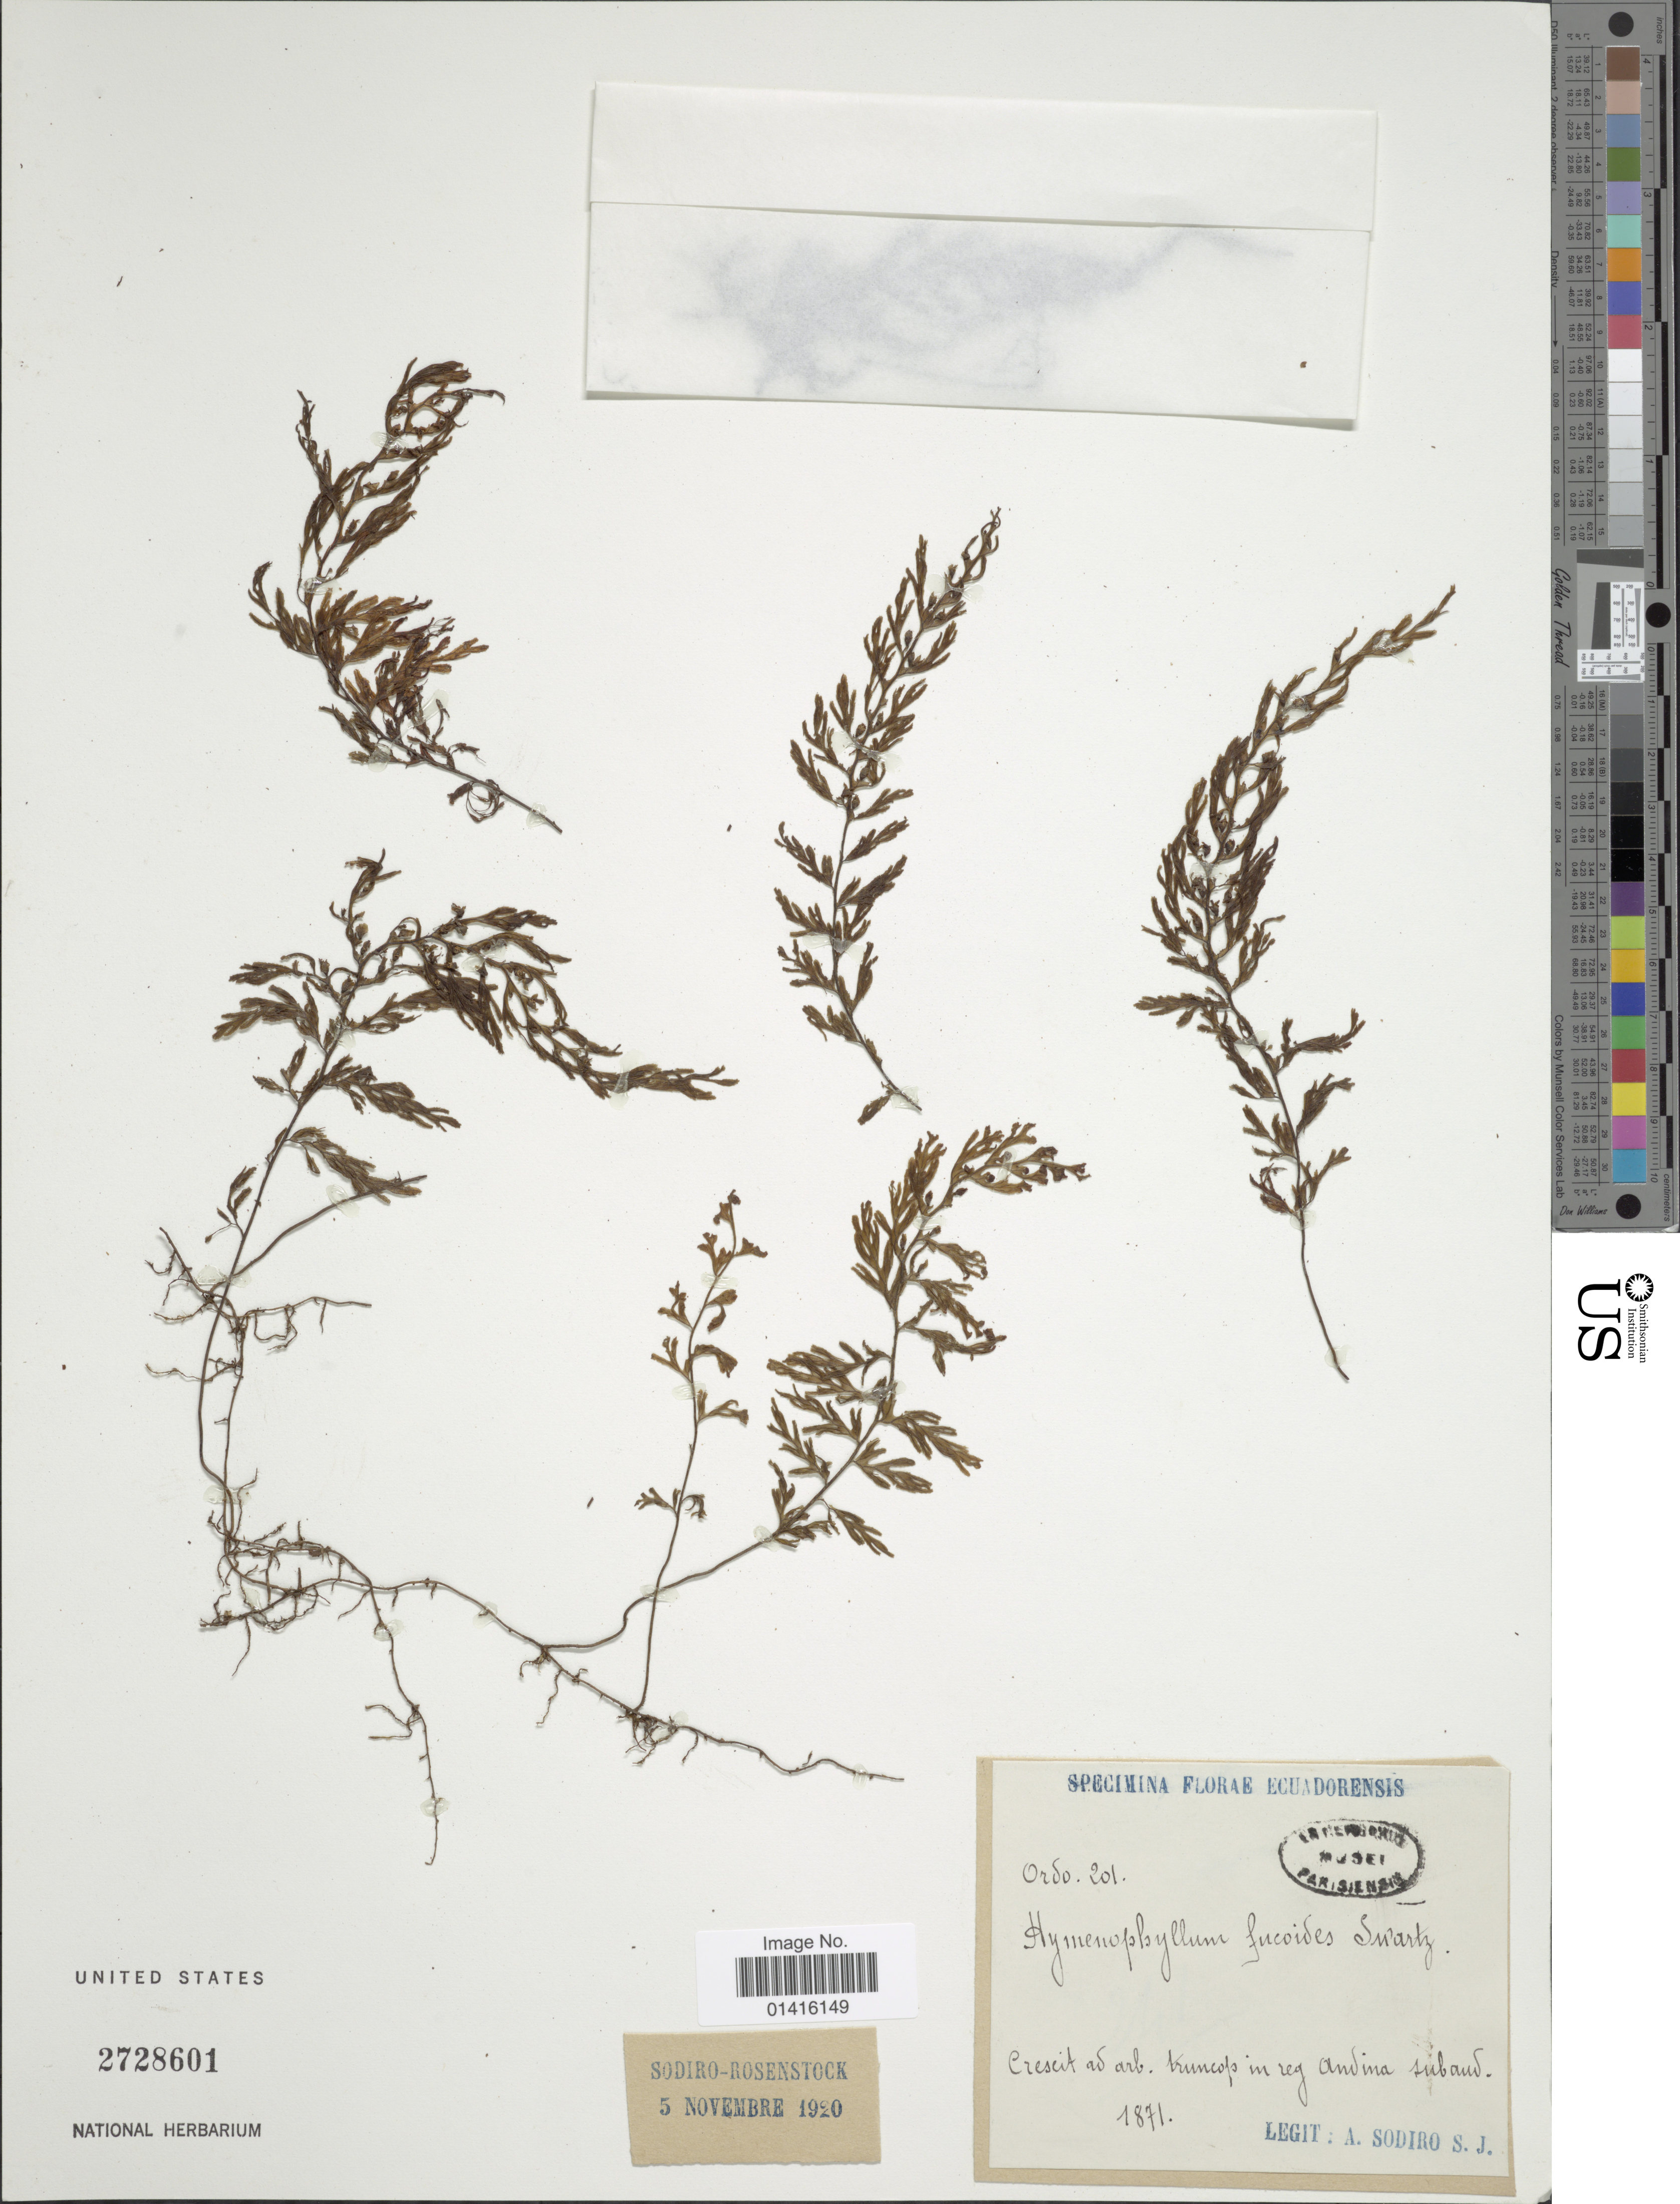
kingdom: Plantae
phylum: Tracheophyta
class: Polypodiopsida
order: Hymenophyllales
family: Hymenophyllaceae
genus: Hymenophyllum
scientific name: Hymenophyllum fucoides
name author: (Sw.) Sw.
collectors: A. Sodiro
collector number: ordo201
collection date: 1871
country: Ecuador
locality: in reg Andina suband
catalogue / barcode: US 2828601